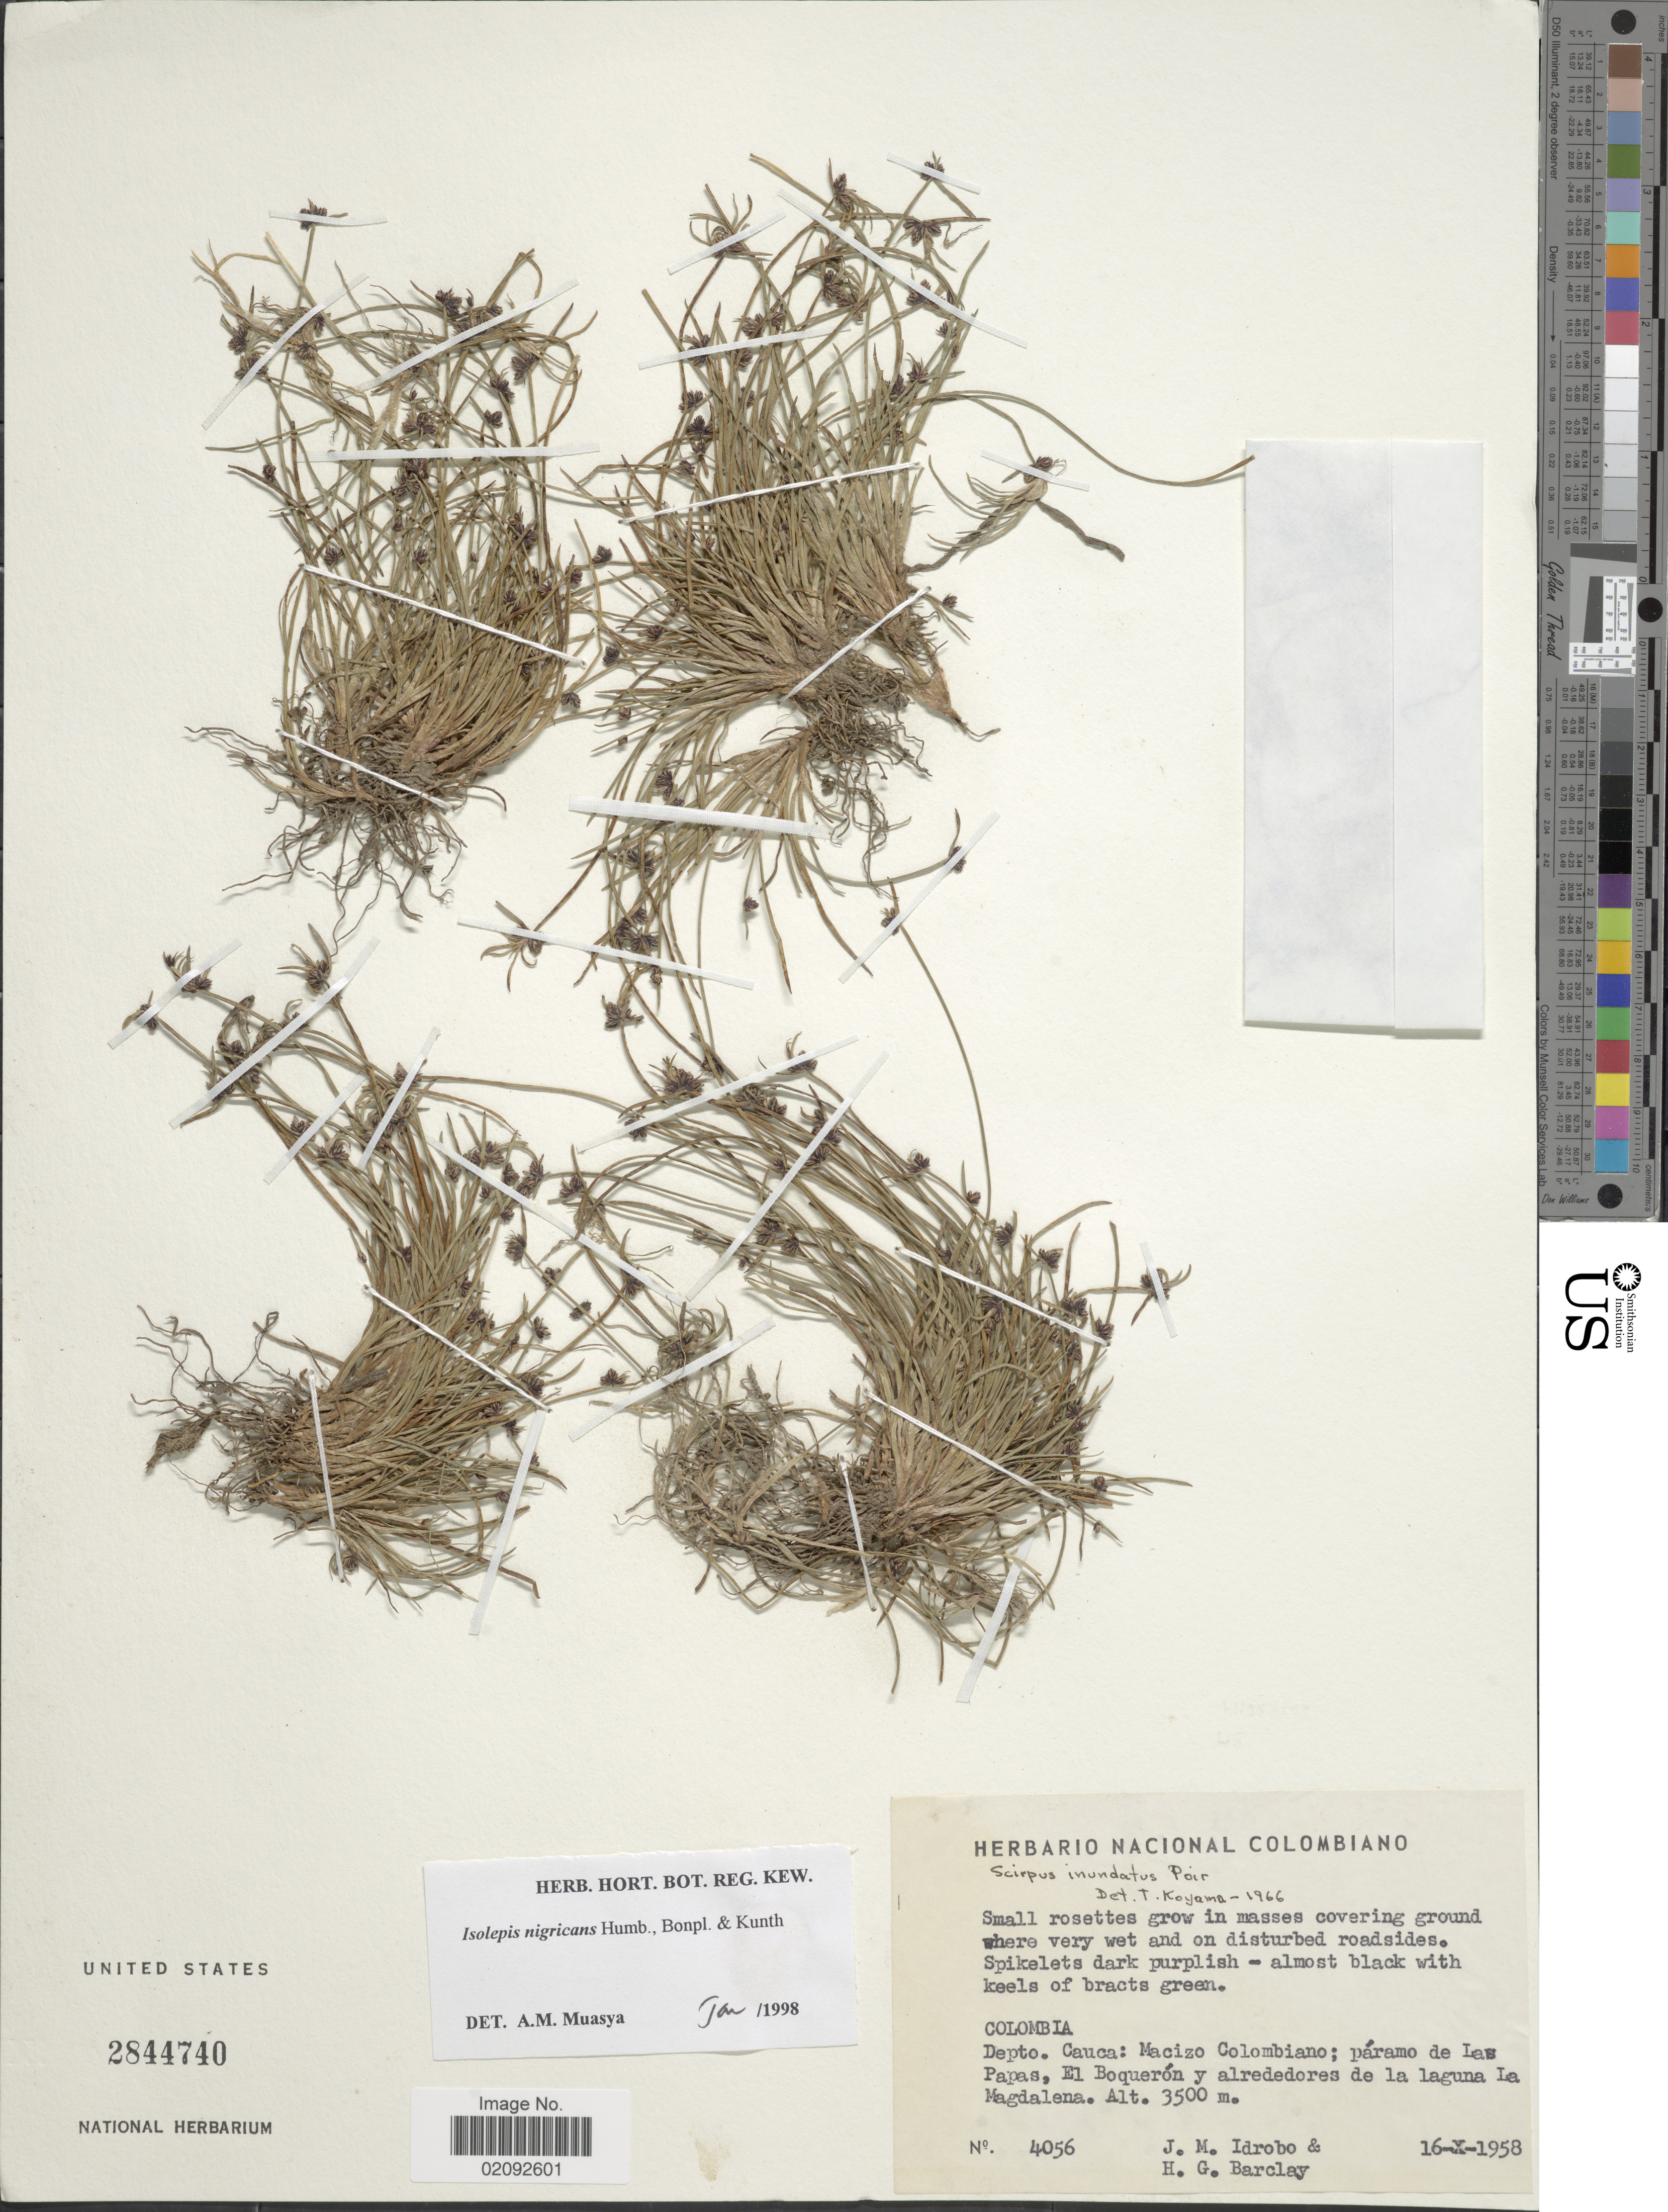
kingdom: Plantae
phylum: Tracheophyta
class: Liliopsida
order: Poales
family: Cyperaceae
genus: Isolepis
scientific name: Isolepis nigricans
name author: Kunth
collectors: J. M. Idrobo & H. G. Barclay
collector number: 4056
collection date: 1958-10-16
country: Colombia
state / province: Cauca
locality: Macizo Colombiano; paramo de Las Papas, El Boqueron y alrededores de la laguna La Magdalena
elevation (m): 3500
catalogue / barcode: US 2844740